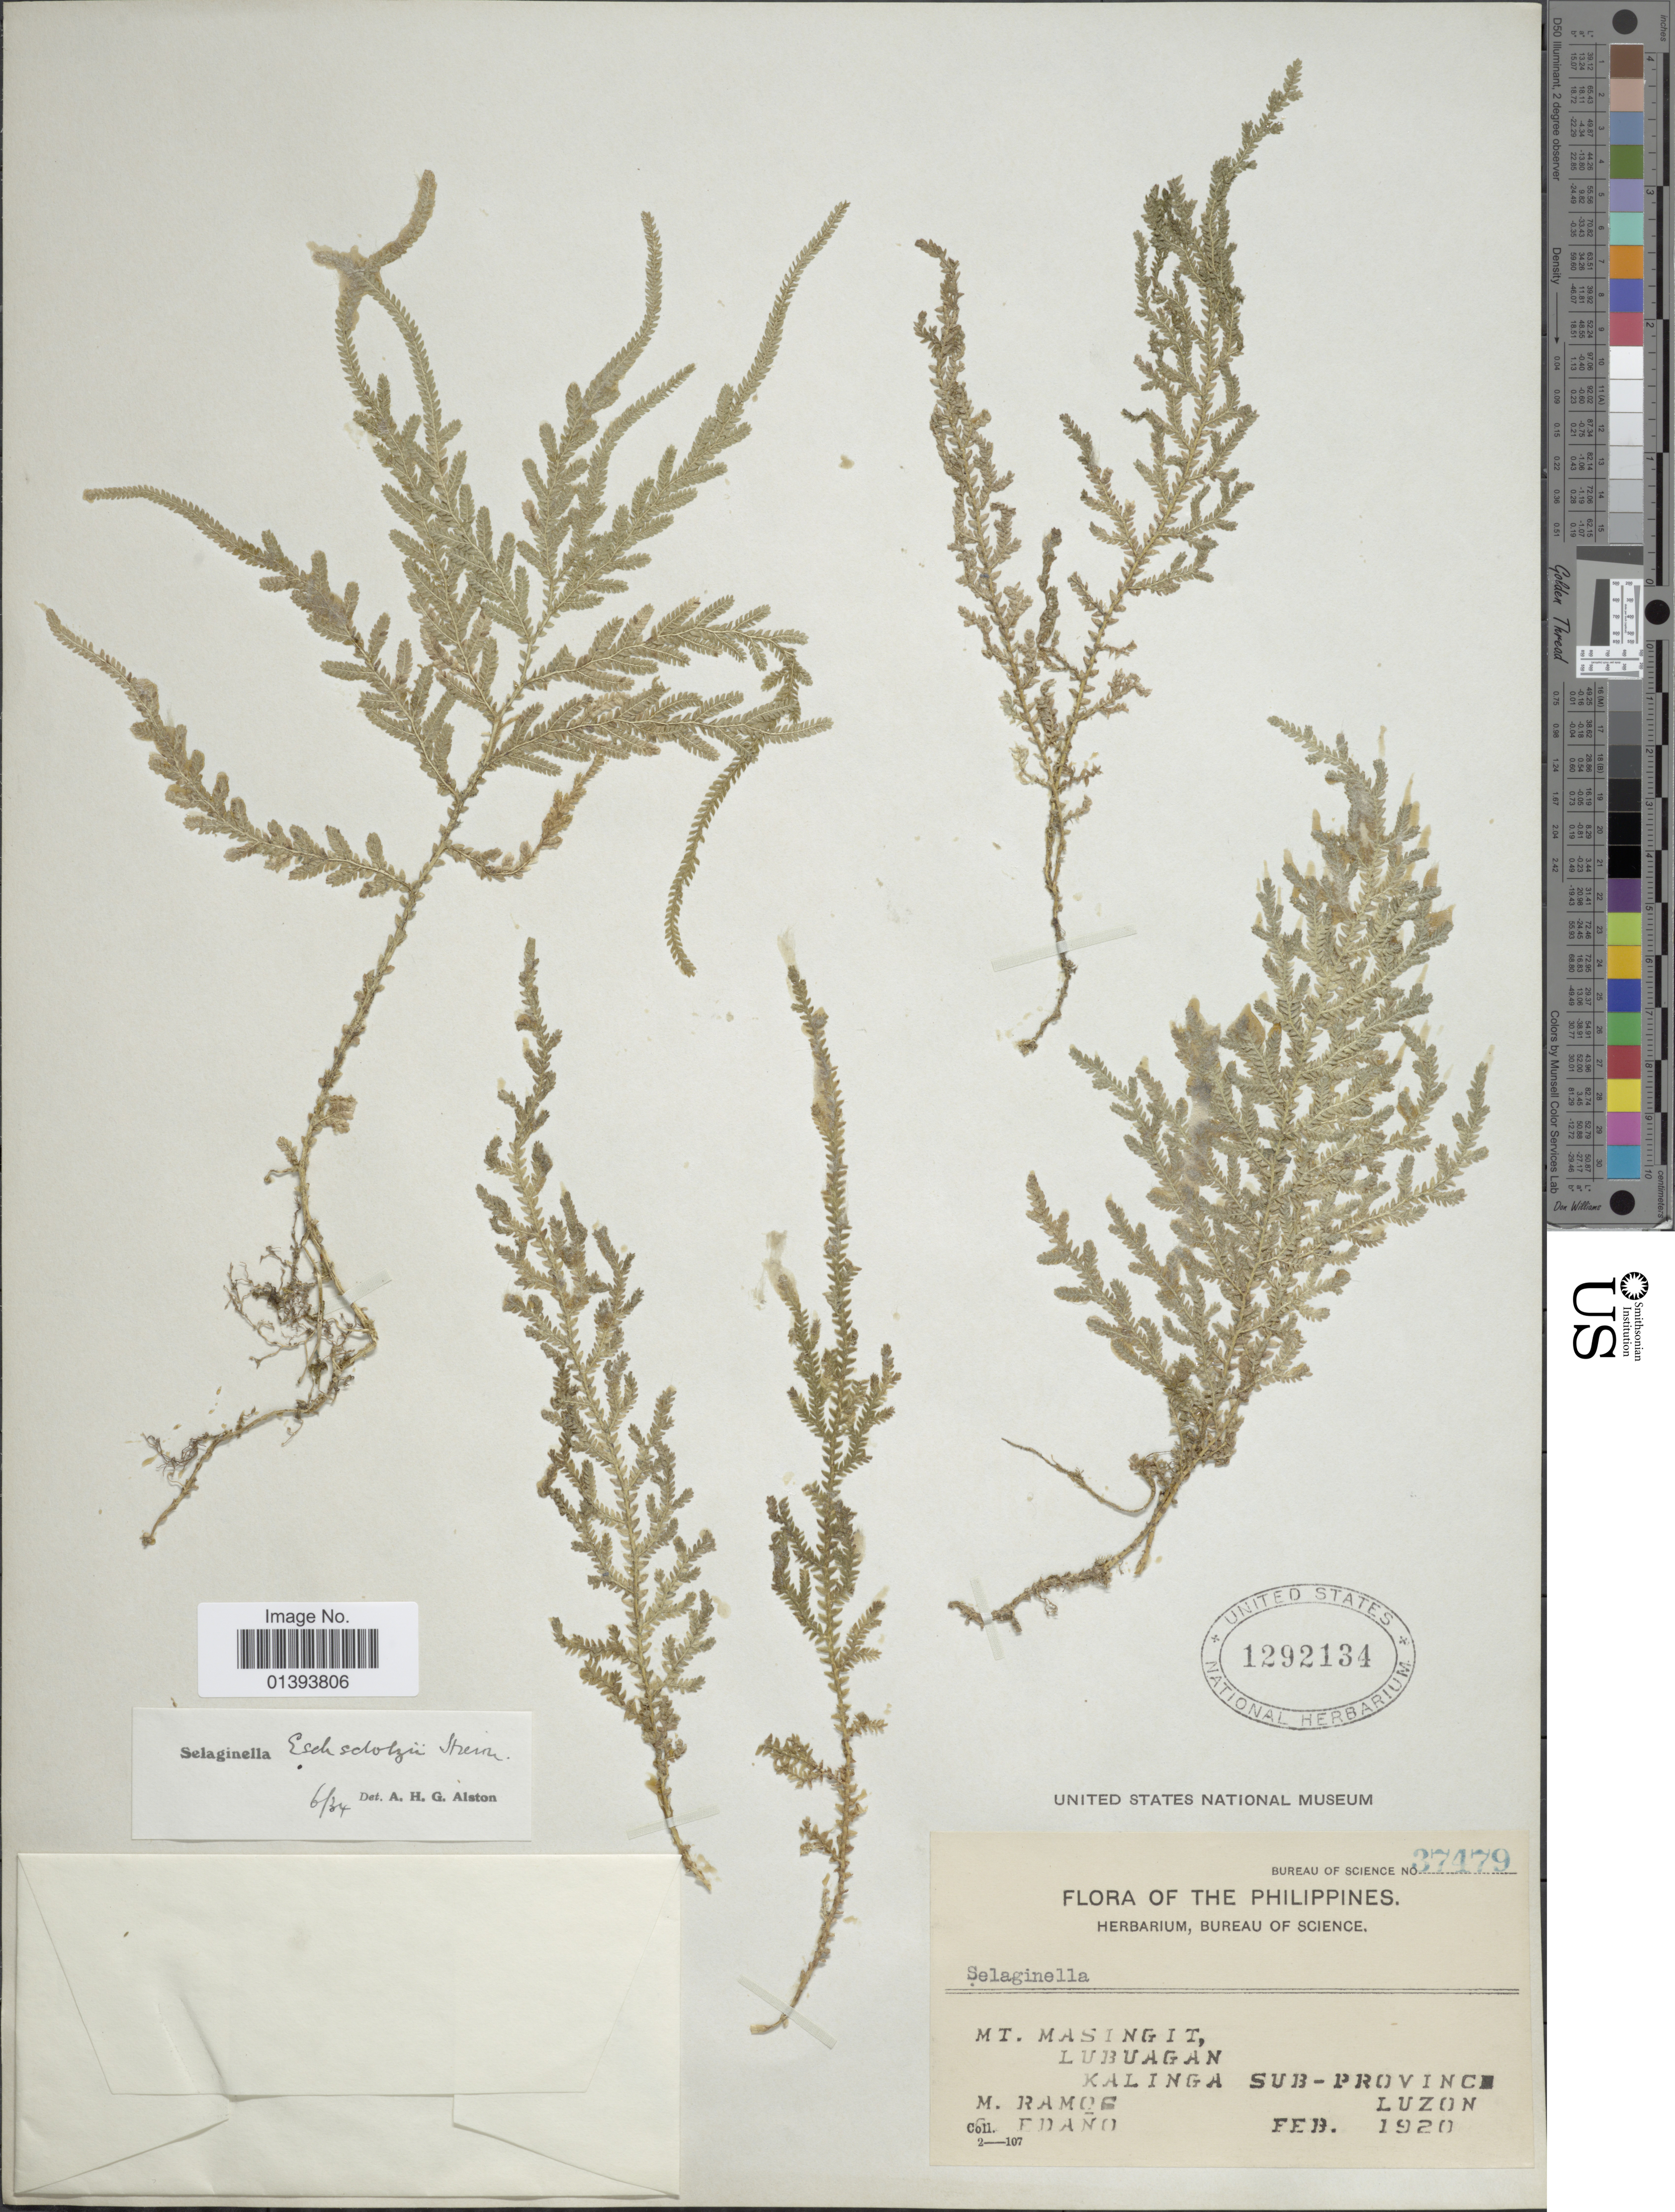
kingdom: Plantae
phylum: Tracheophyta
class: Lycopodiopsida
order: Selaginellales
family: Selaginellaceae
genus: Selaginella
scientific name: Selaginella eschscholzii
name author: Hieron.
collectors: M. Ramos & G. Edaño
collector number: Bureau of Science 37479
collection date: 1920-02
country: Philippines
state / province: Central Luzon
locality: Mt. Masingit, Lubuagan, Kalinga Sub-province, Luzon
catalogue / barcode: US 1292134